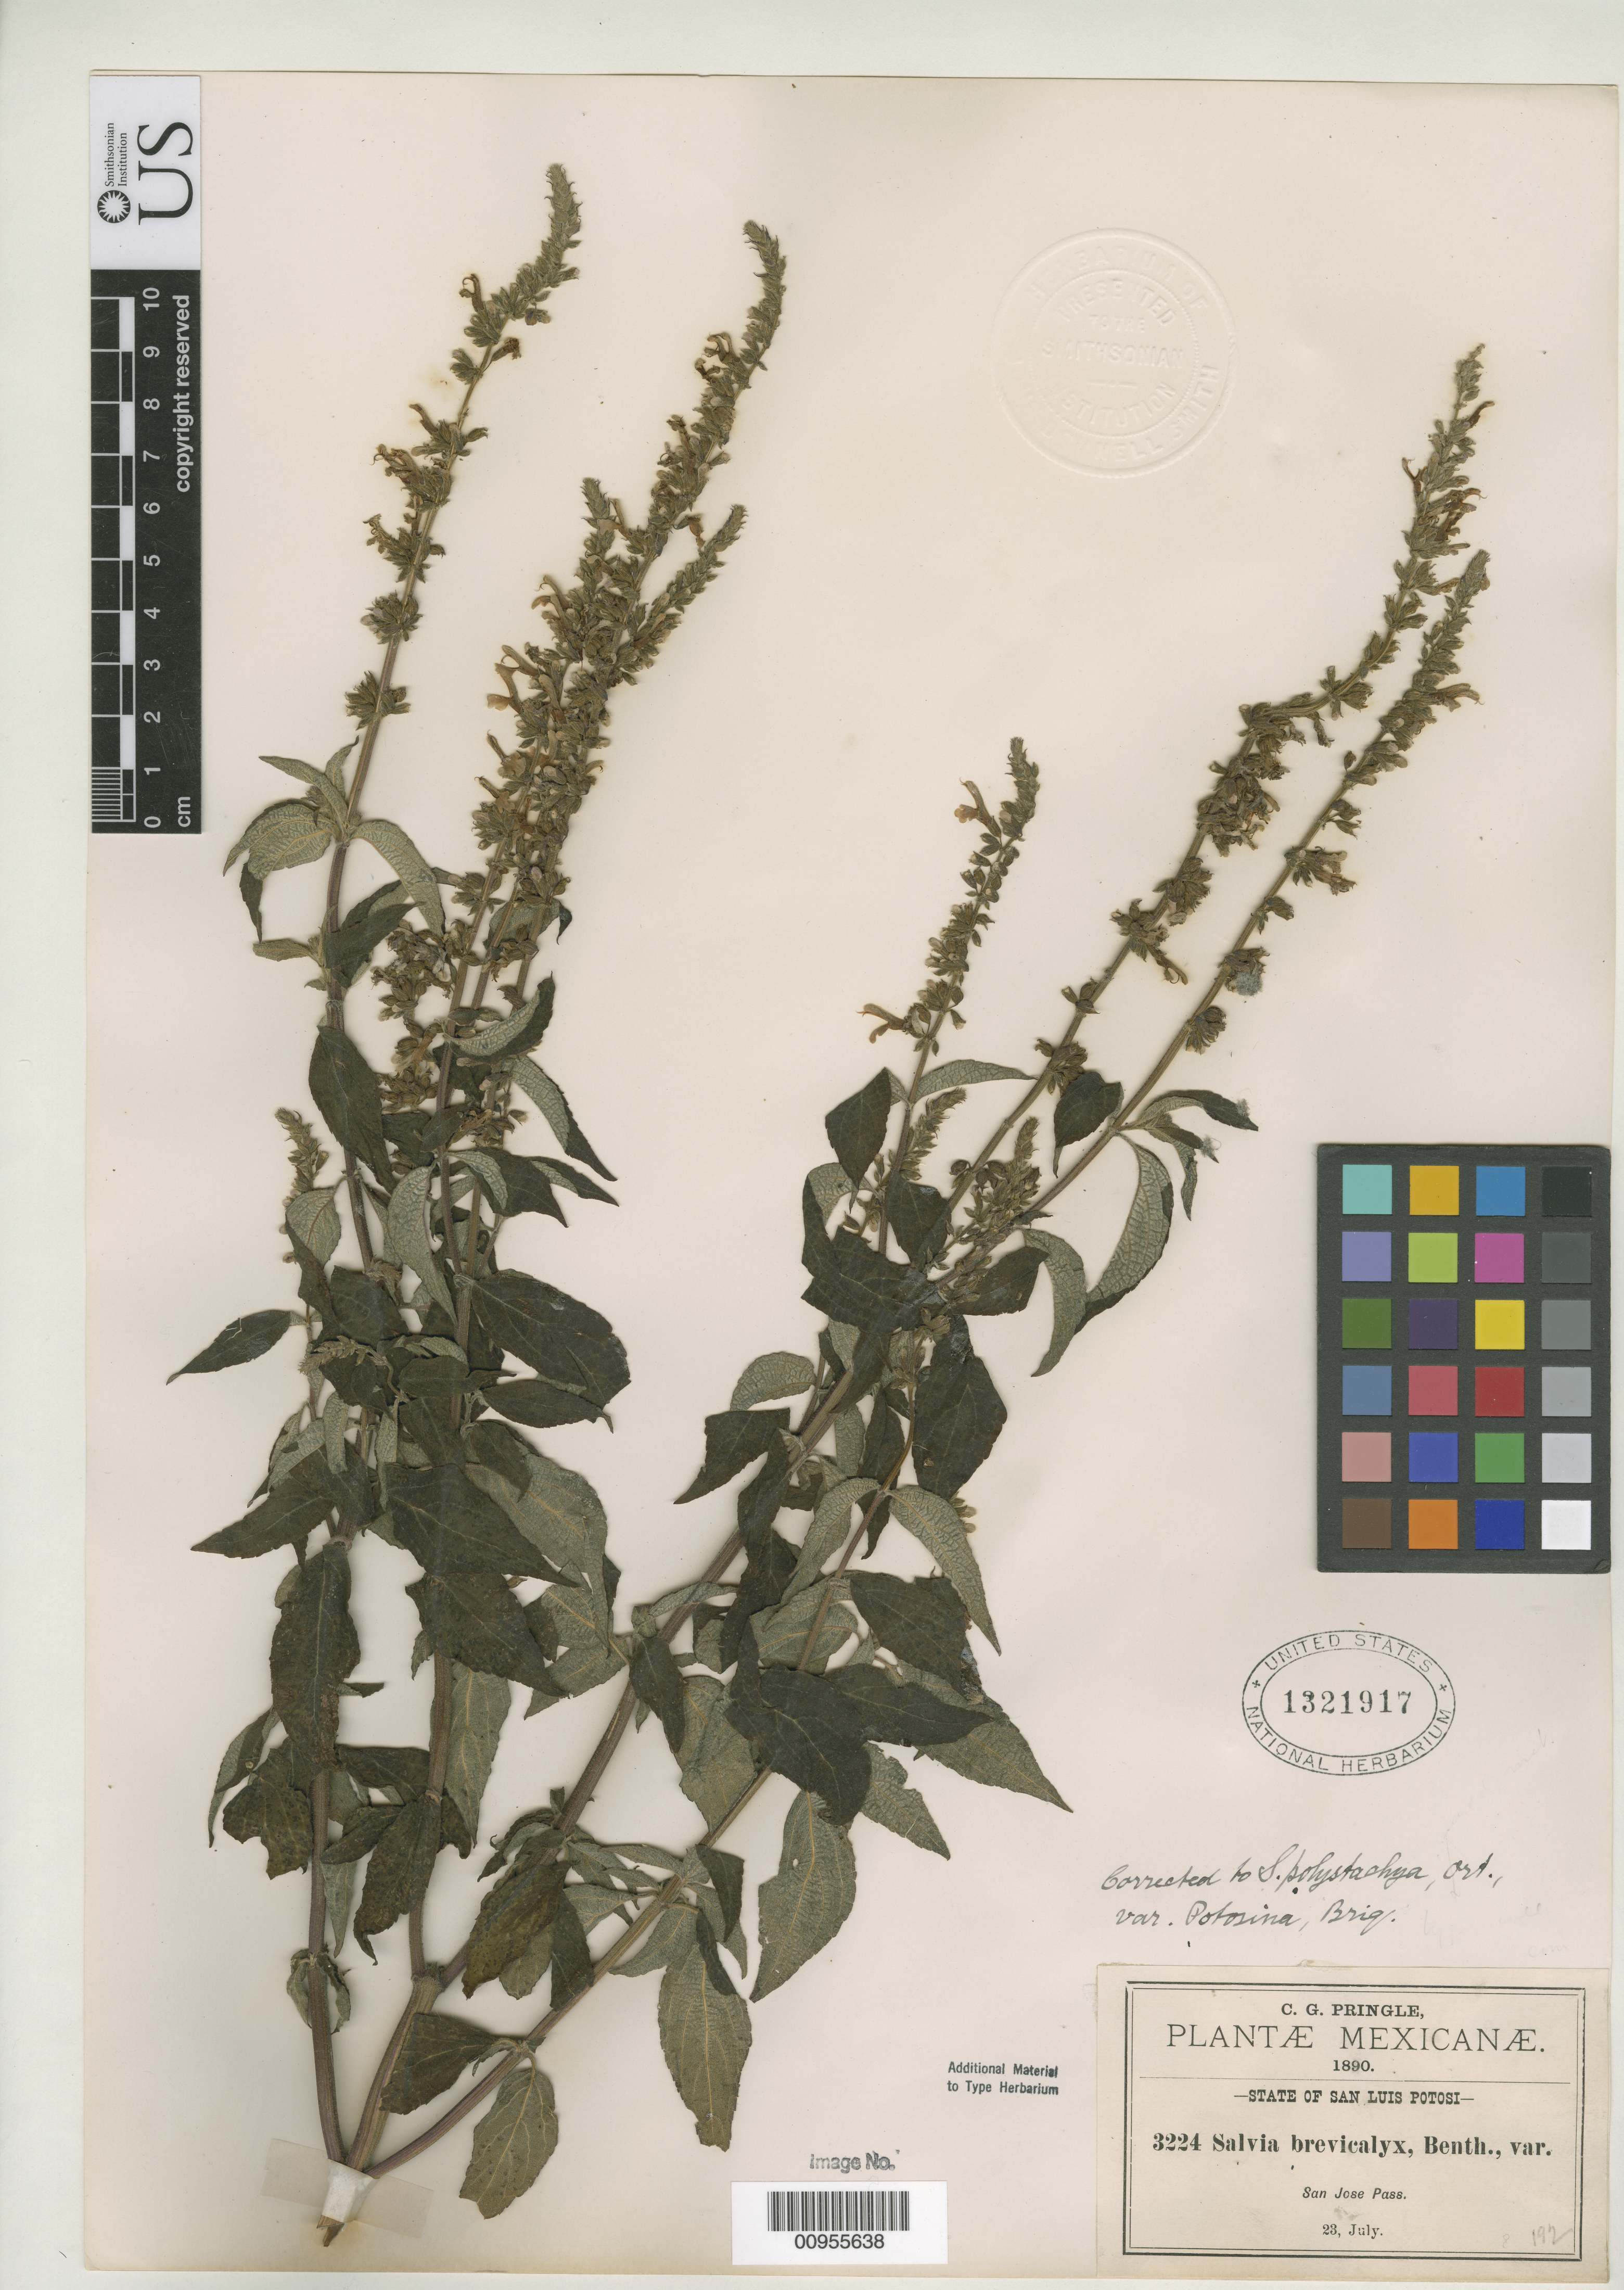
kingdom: Plantae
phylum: Tracheophyta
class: Magnoliopsida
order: Lamiales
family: Lamiaceae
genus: Salvia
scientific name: Salvia polystachya var. potosiana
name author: Briq.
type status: Isotype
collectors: C. G. Pringle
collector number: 3224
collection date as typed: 23 Jul 1890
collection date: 1890-07-23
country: Mexico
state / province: San Luis Potosí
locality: San Jose Pass.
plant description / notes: Specimen ex herb. John Donnell Smith.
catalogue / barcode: US 1321917